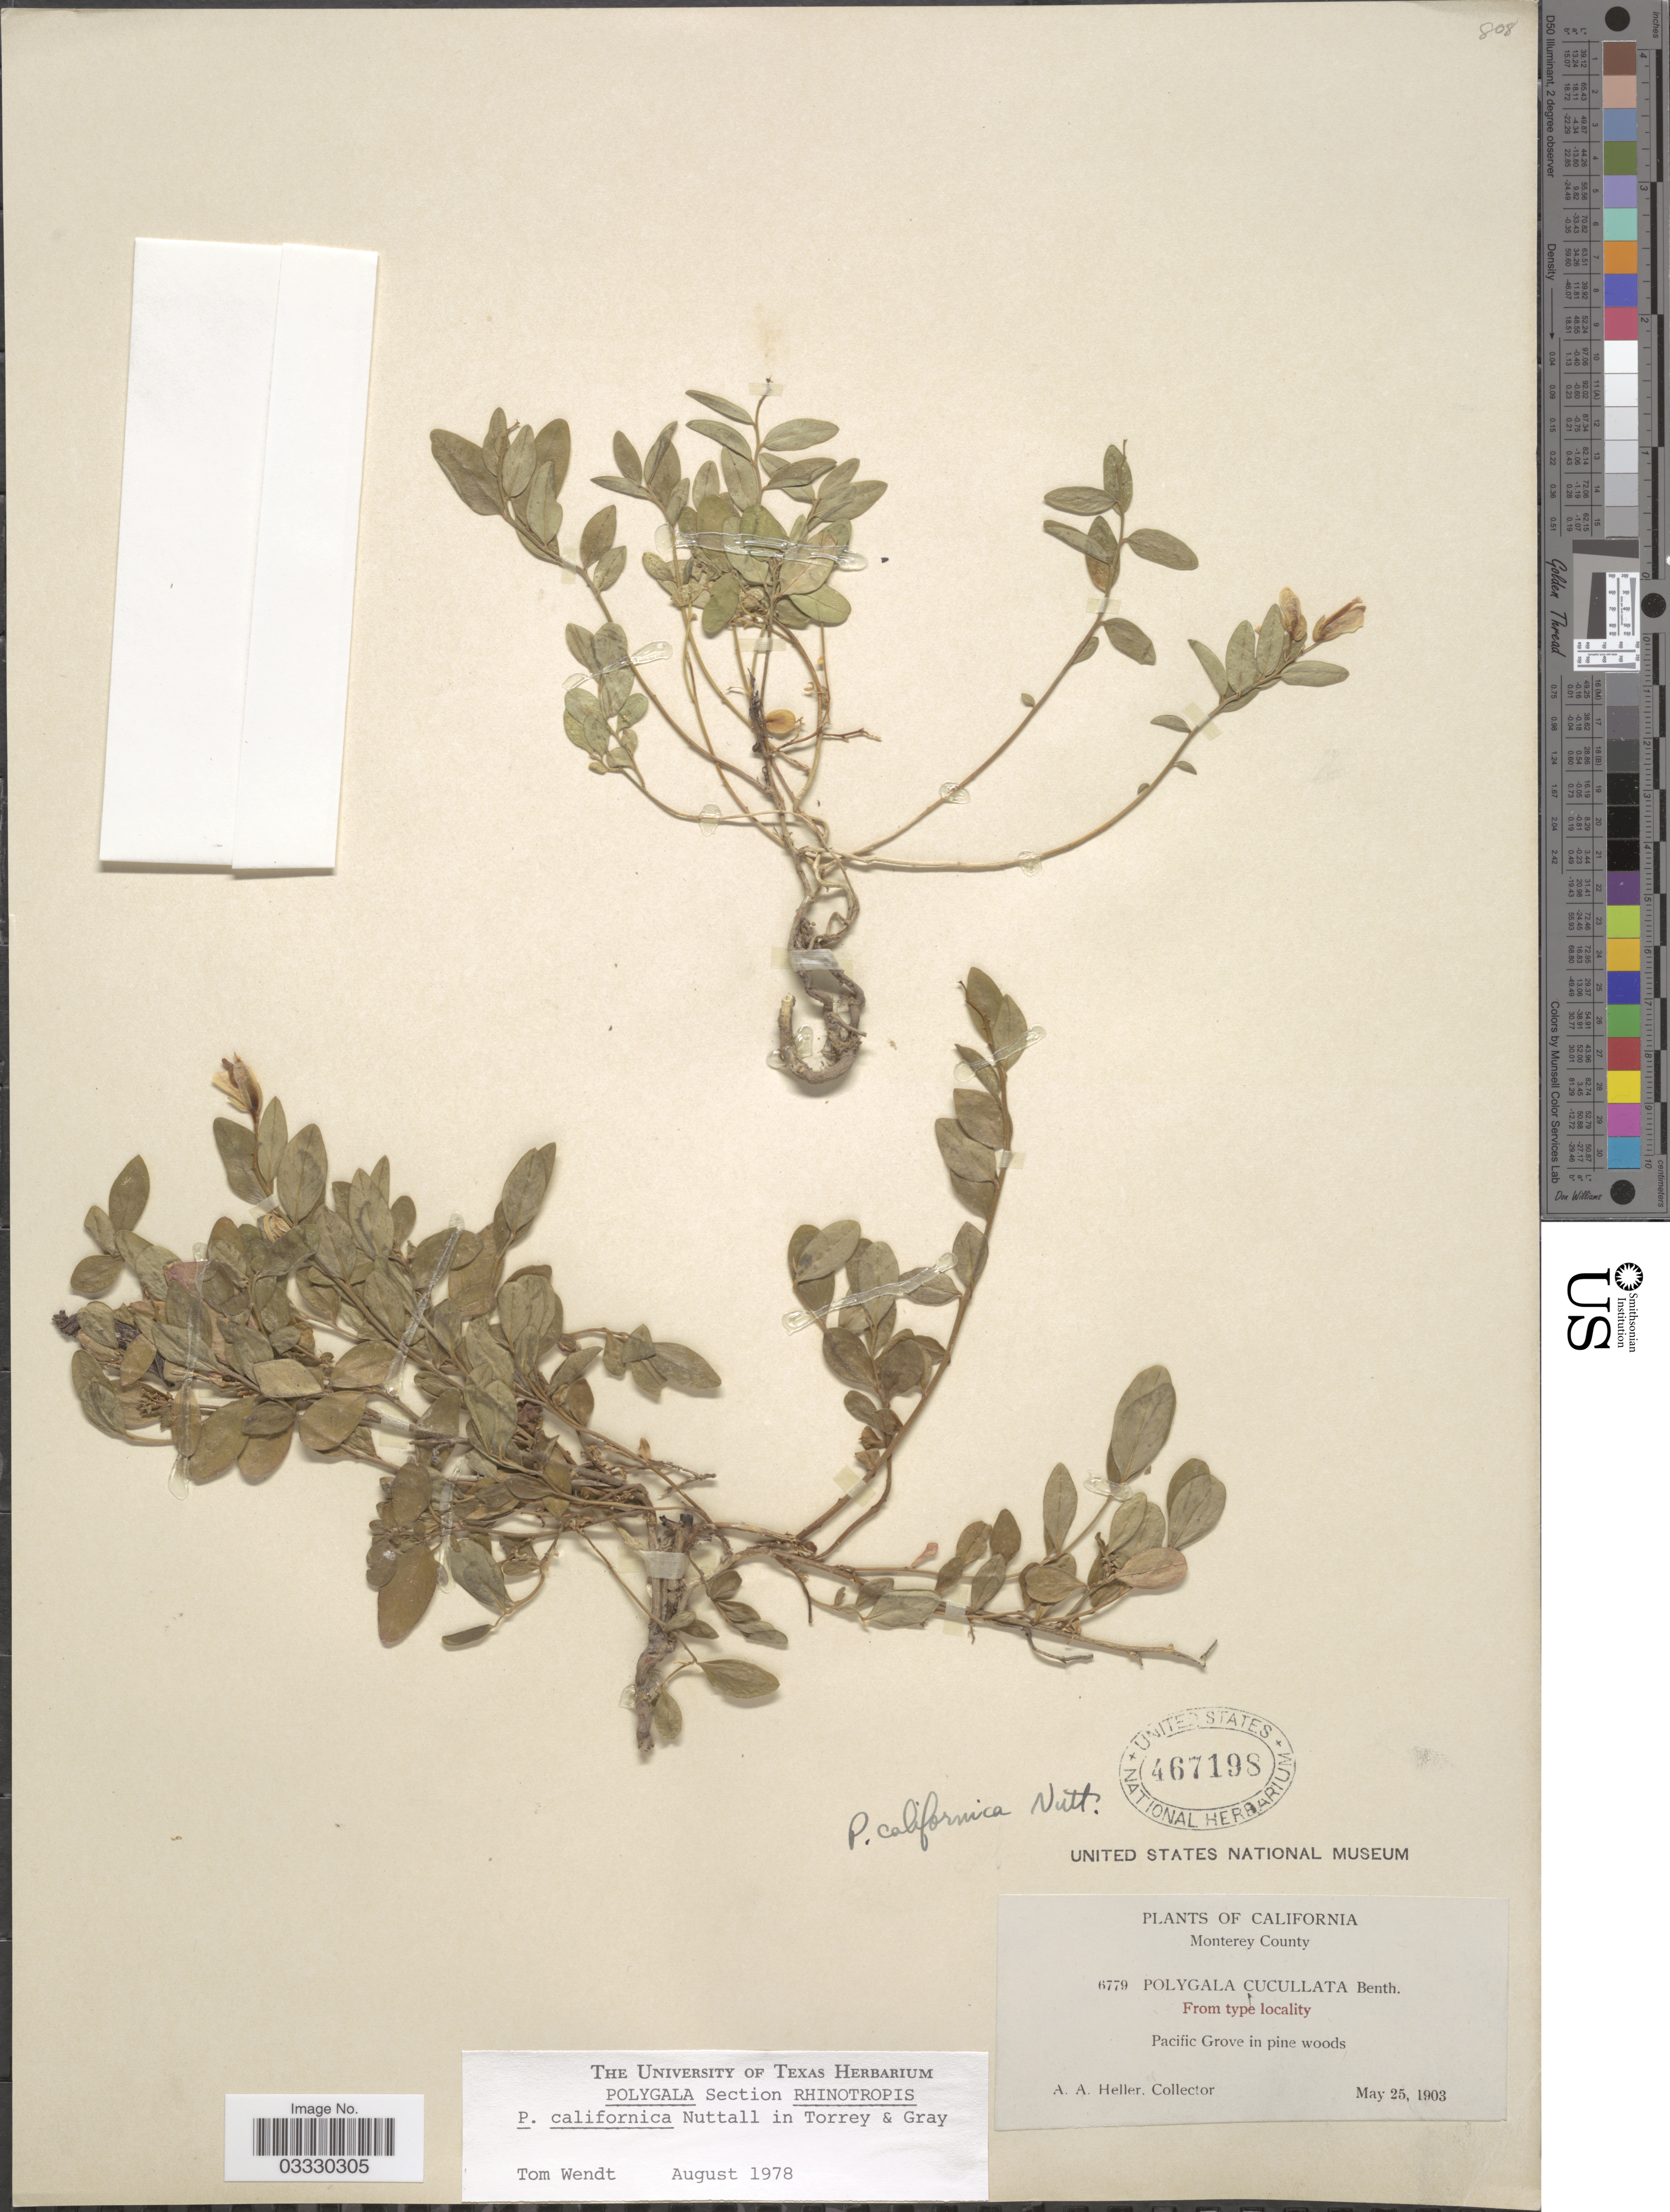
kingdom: Plantae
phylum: Tracheophyta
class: Magnoliopsida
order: Fabales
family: Polygalaceae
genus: Rhinotropis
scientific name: Rhinotropis californica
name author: (Nutt.) J.R. Abbott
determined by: Strong, Mark T., (BOT), Smithsonian Institution - National Museum of Natural History (UNITED STATES)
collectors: A. A. Heller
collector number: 6779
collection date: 1903-05-25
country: United States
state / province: California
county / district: Monterey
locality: Monterey County. Pacific Grove.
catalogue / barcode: US 467198